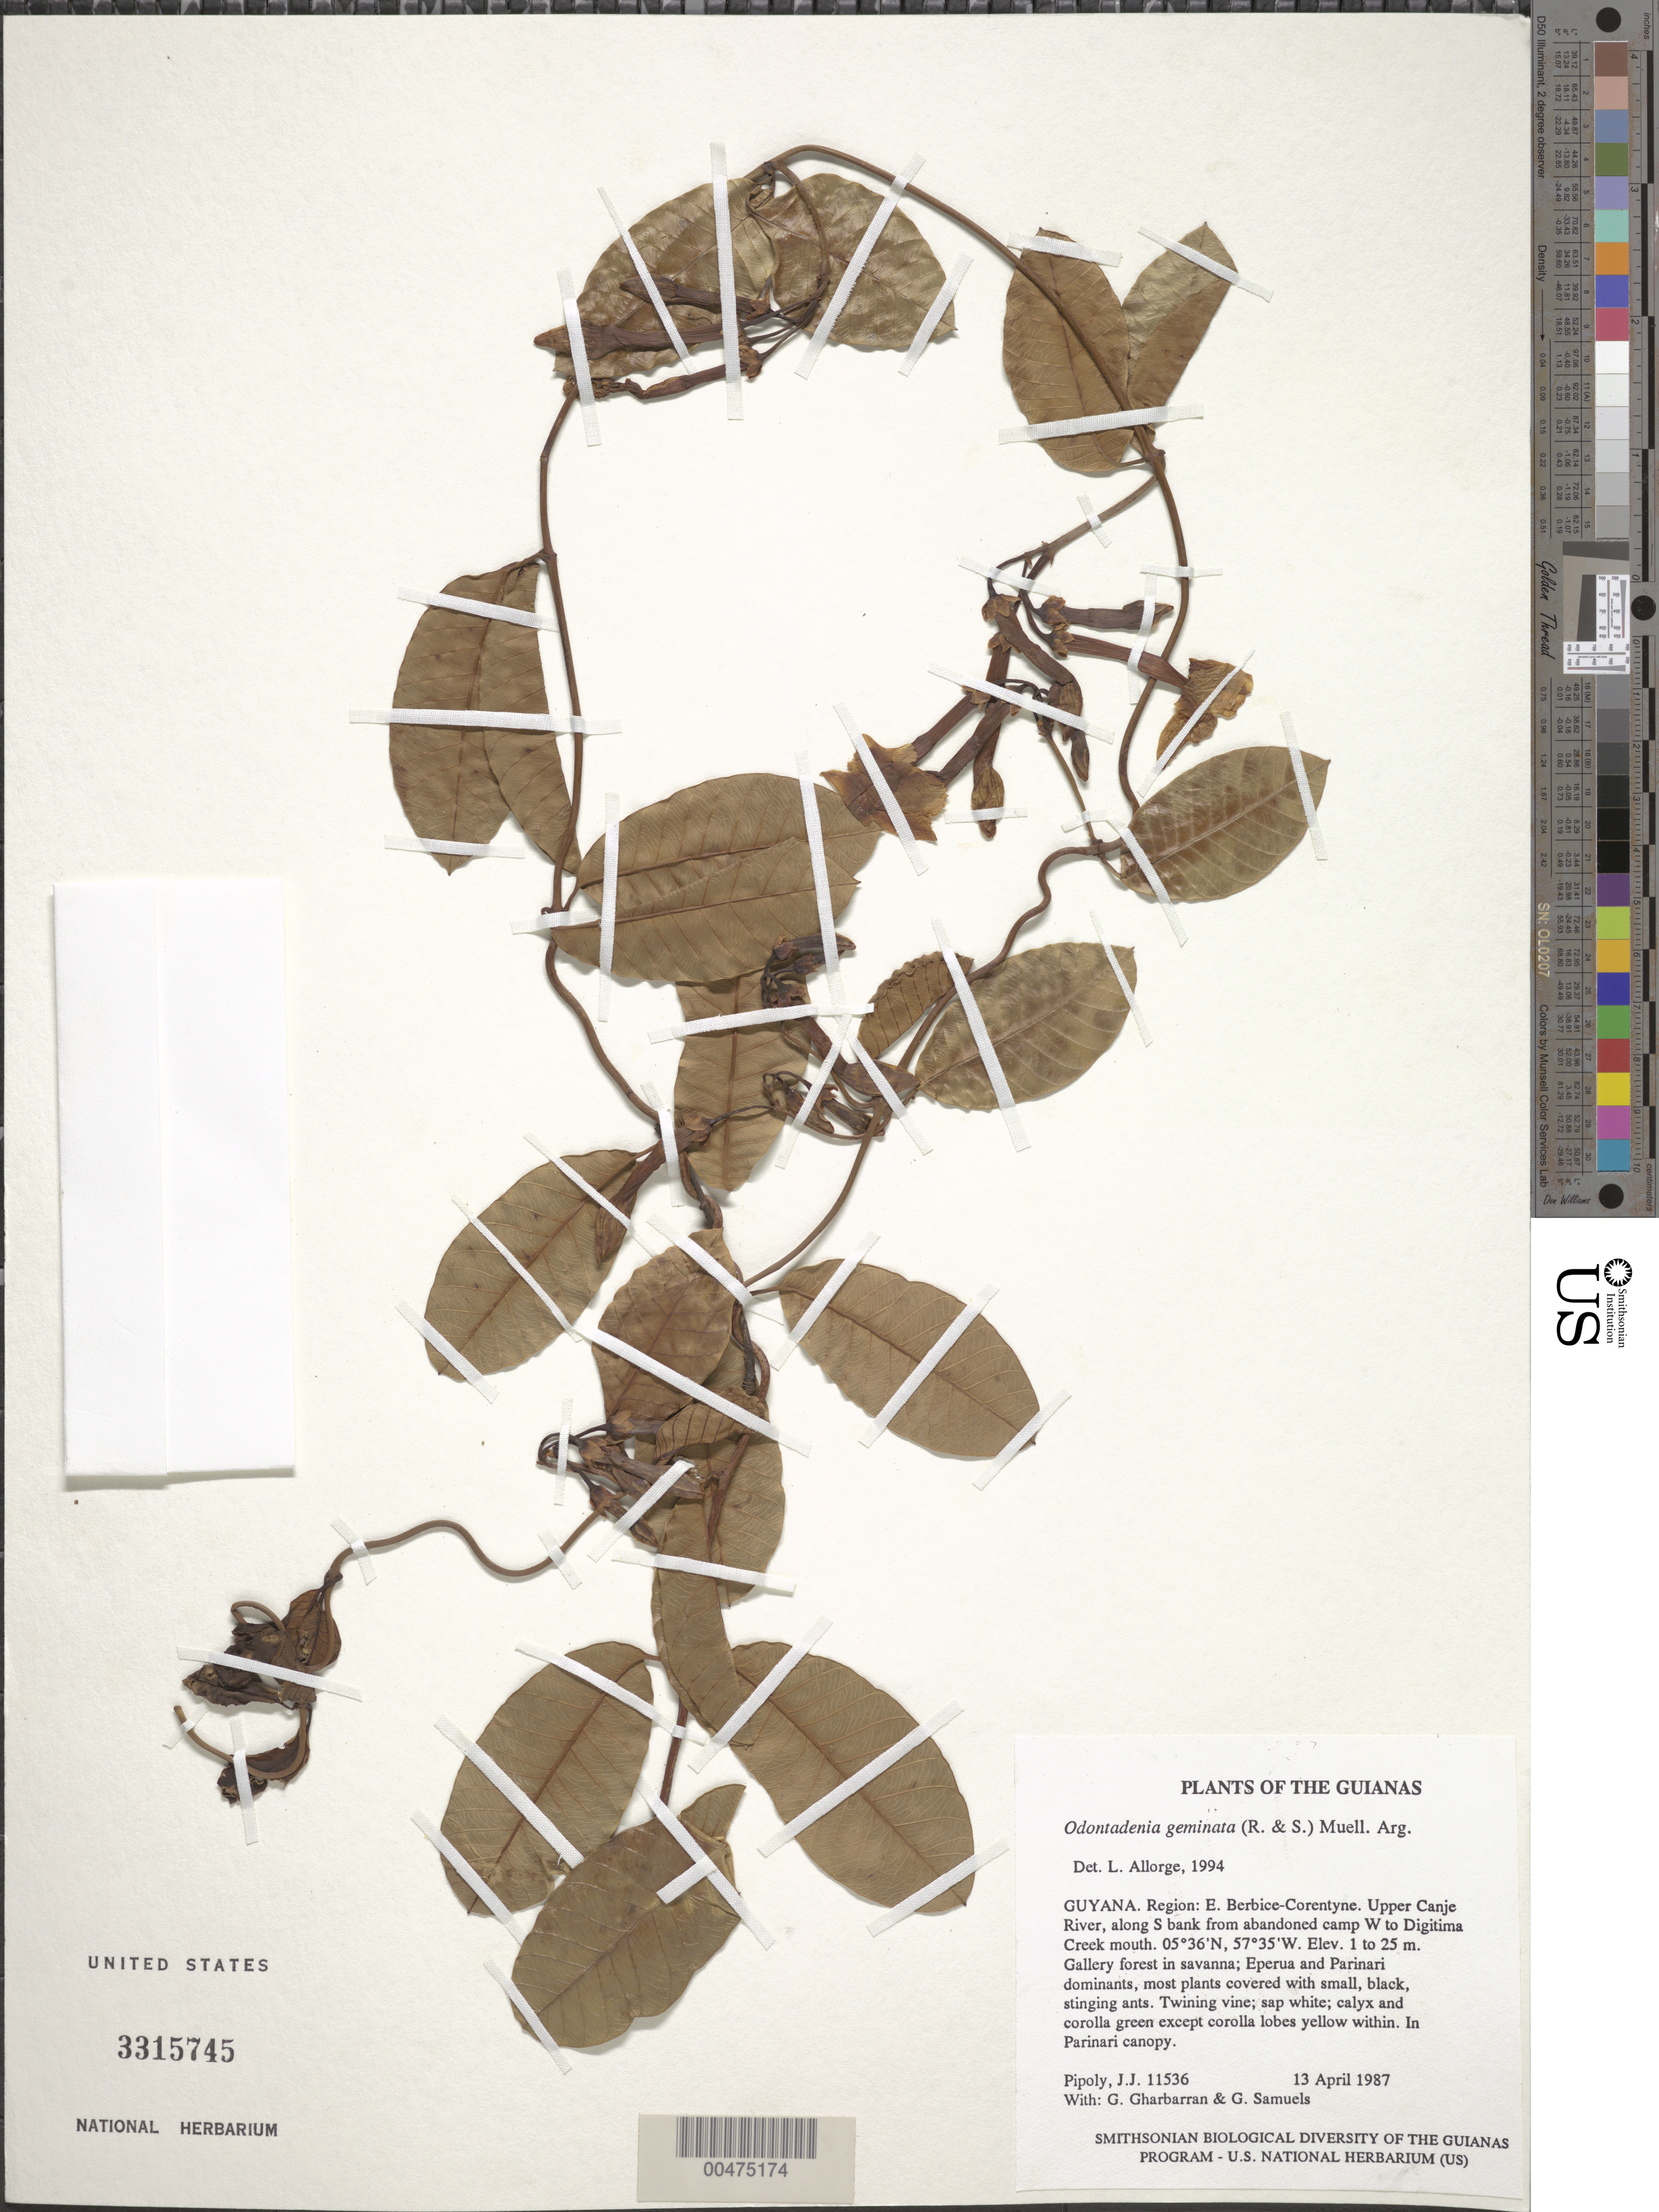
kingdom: Plantae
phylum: Tracheophyta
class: Magnoliopsida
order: Gentianales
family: Apocynaceae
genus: Odontadenia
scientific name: Odontadenia geminata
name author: (Hoffmanns. ex Roem. & Schult.) Müll. Arg.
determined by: Allorge, L.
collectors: J. J. Pipoly, G. Gharbarran & G. Samuels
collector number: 11536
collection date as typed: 13 April 1987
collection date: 1987-04-13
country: Guyana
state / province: E. Berbice-Corentyne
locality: Upper Canje River, S bank from abandoned Amerindian logging camp W to Digitima Cr. mouth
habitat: Gallery forest in savanna; Eperua and Parinari dominants, most plants covered with small, black, stinging ants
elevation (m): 1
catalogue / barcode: US 3315745